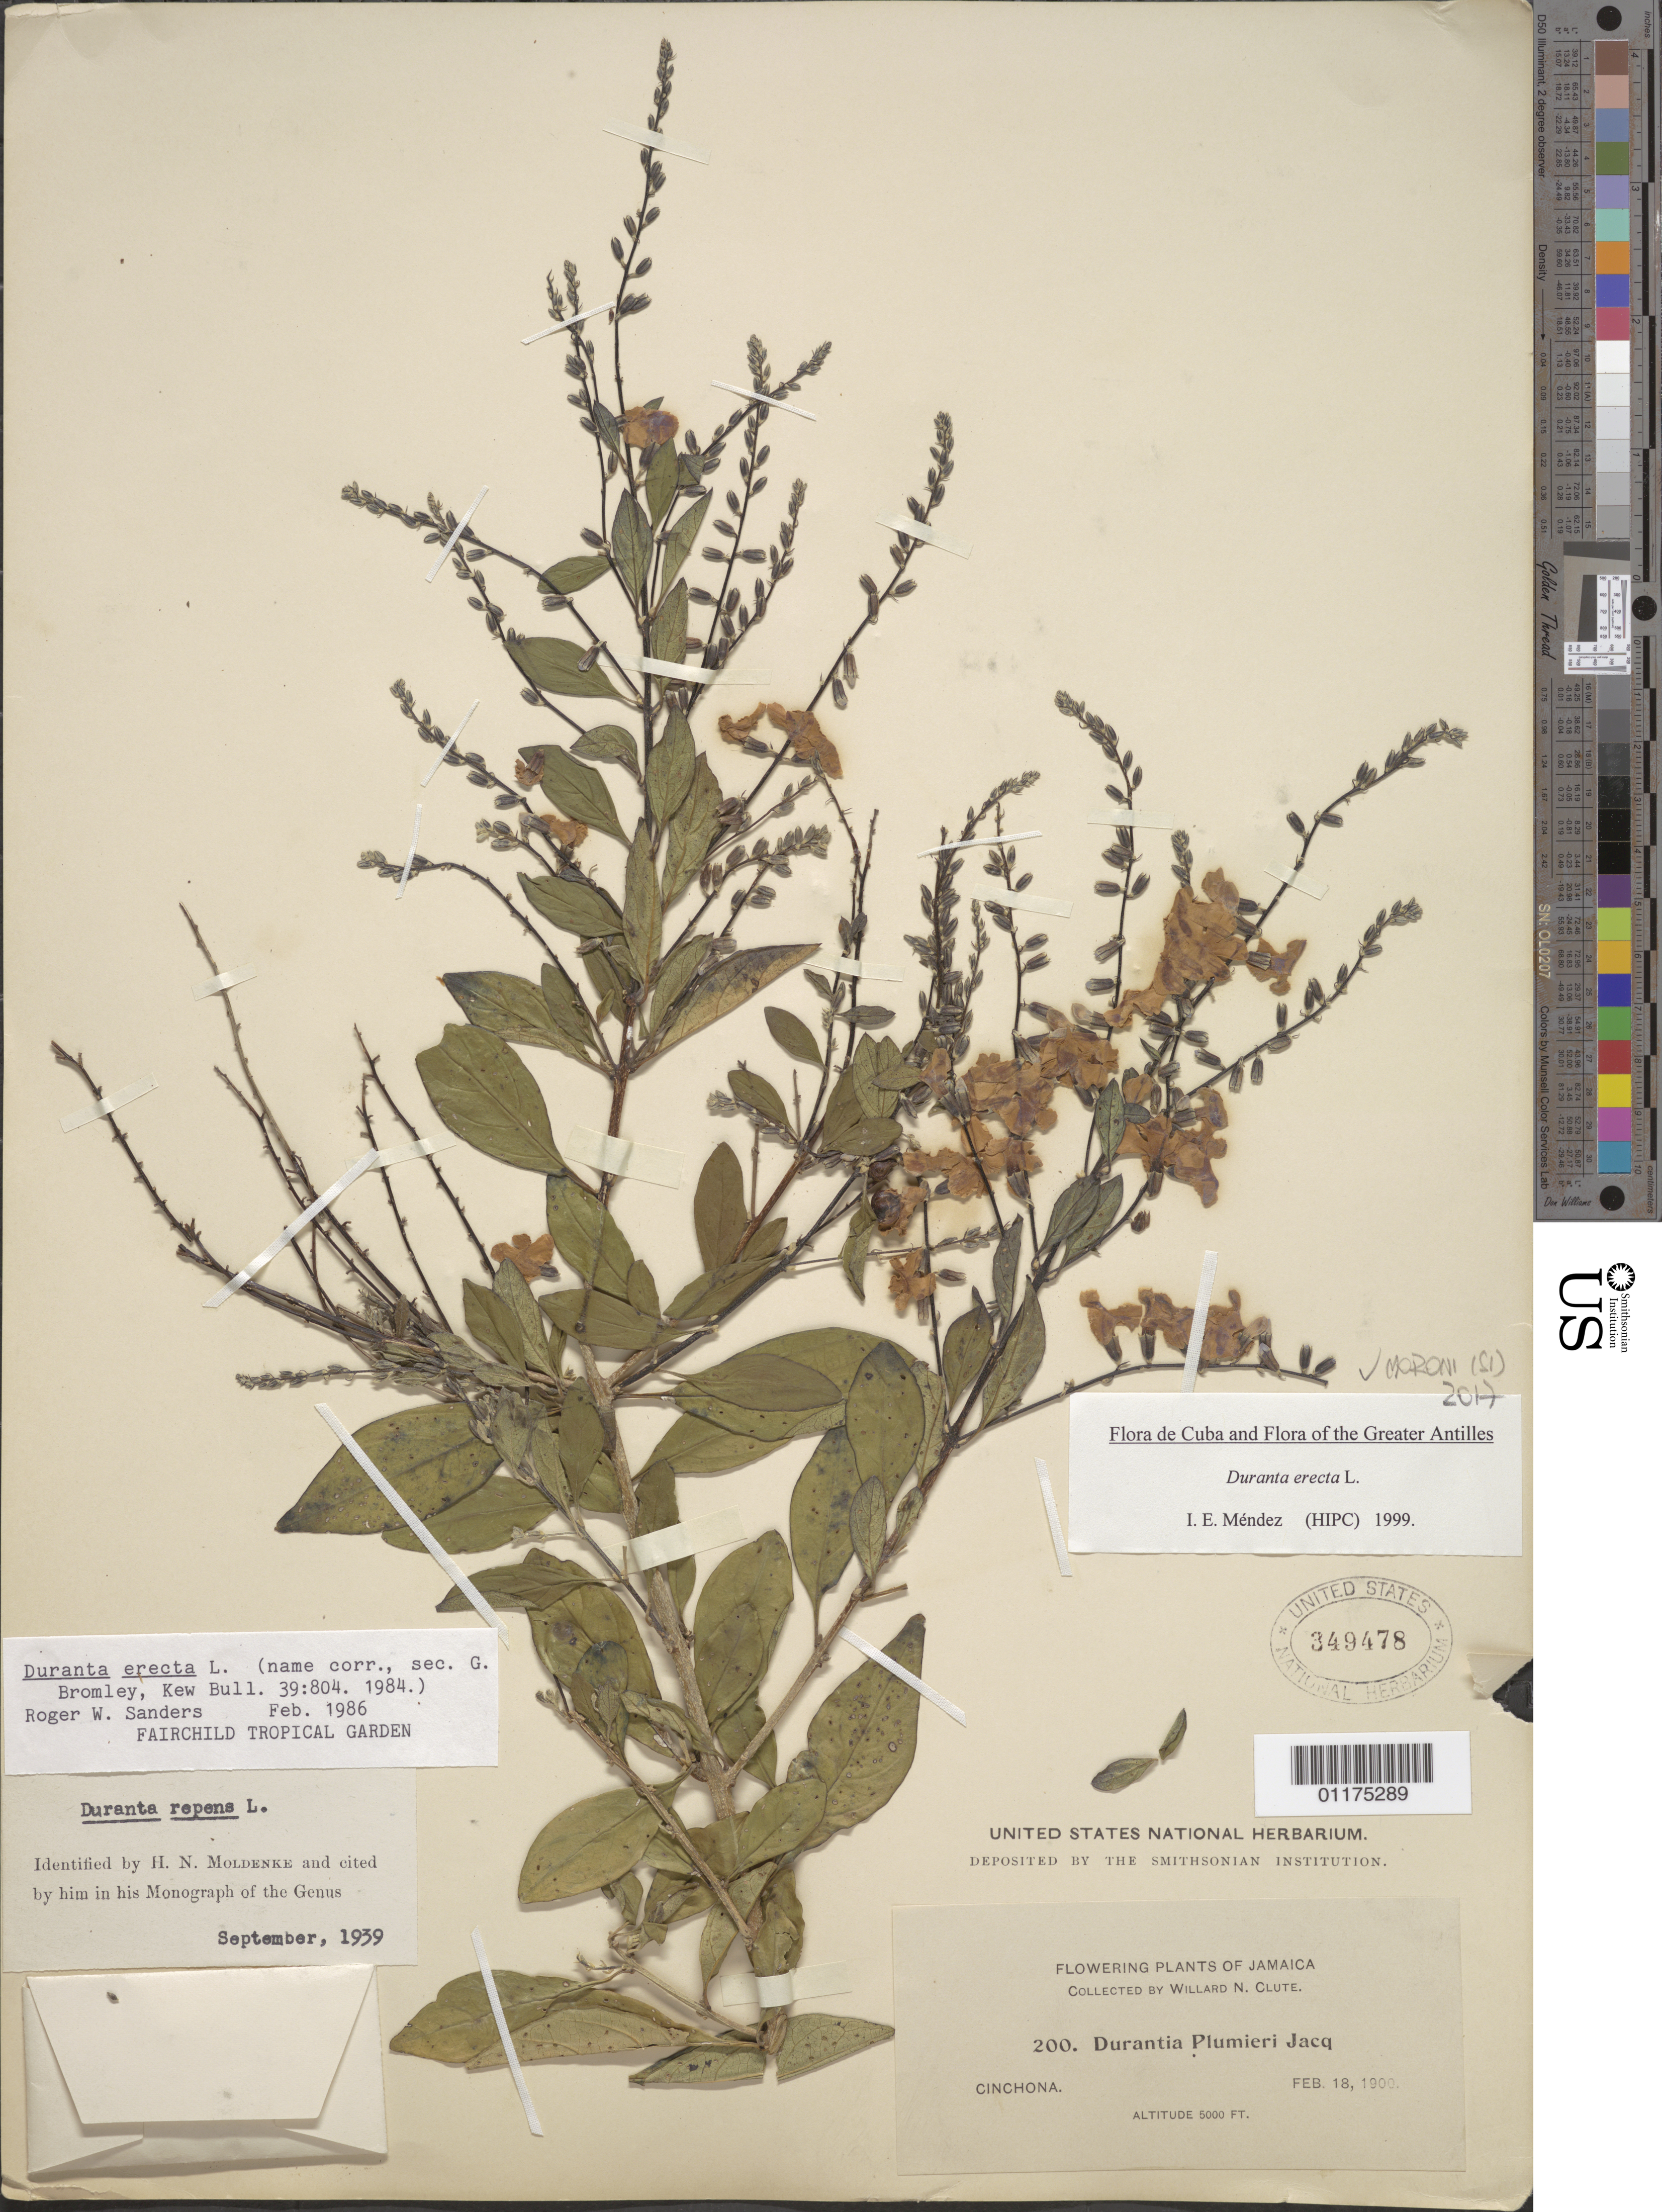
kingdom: Plantae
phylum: Tracheophyta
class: Magnoliopsida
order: Lamiales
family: Verbenaceae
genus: Duranta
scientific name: Duranta erecta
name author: L.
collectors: W. N. Clute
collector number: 200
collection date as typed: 18 Feb 1900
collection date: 1900-02-18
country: Jamaica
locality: Cinchona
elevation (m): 1524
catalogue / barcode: US 349478